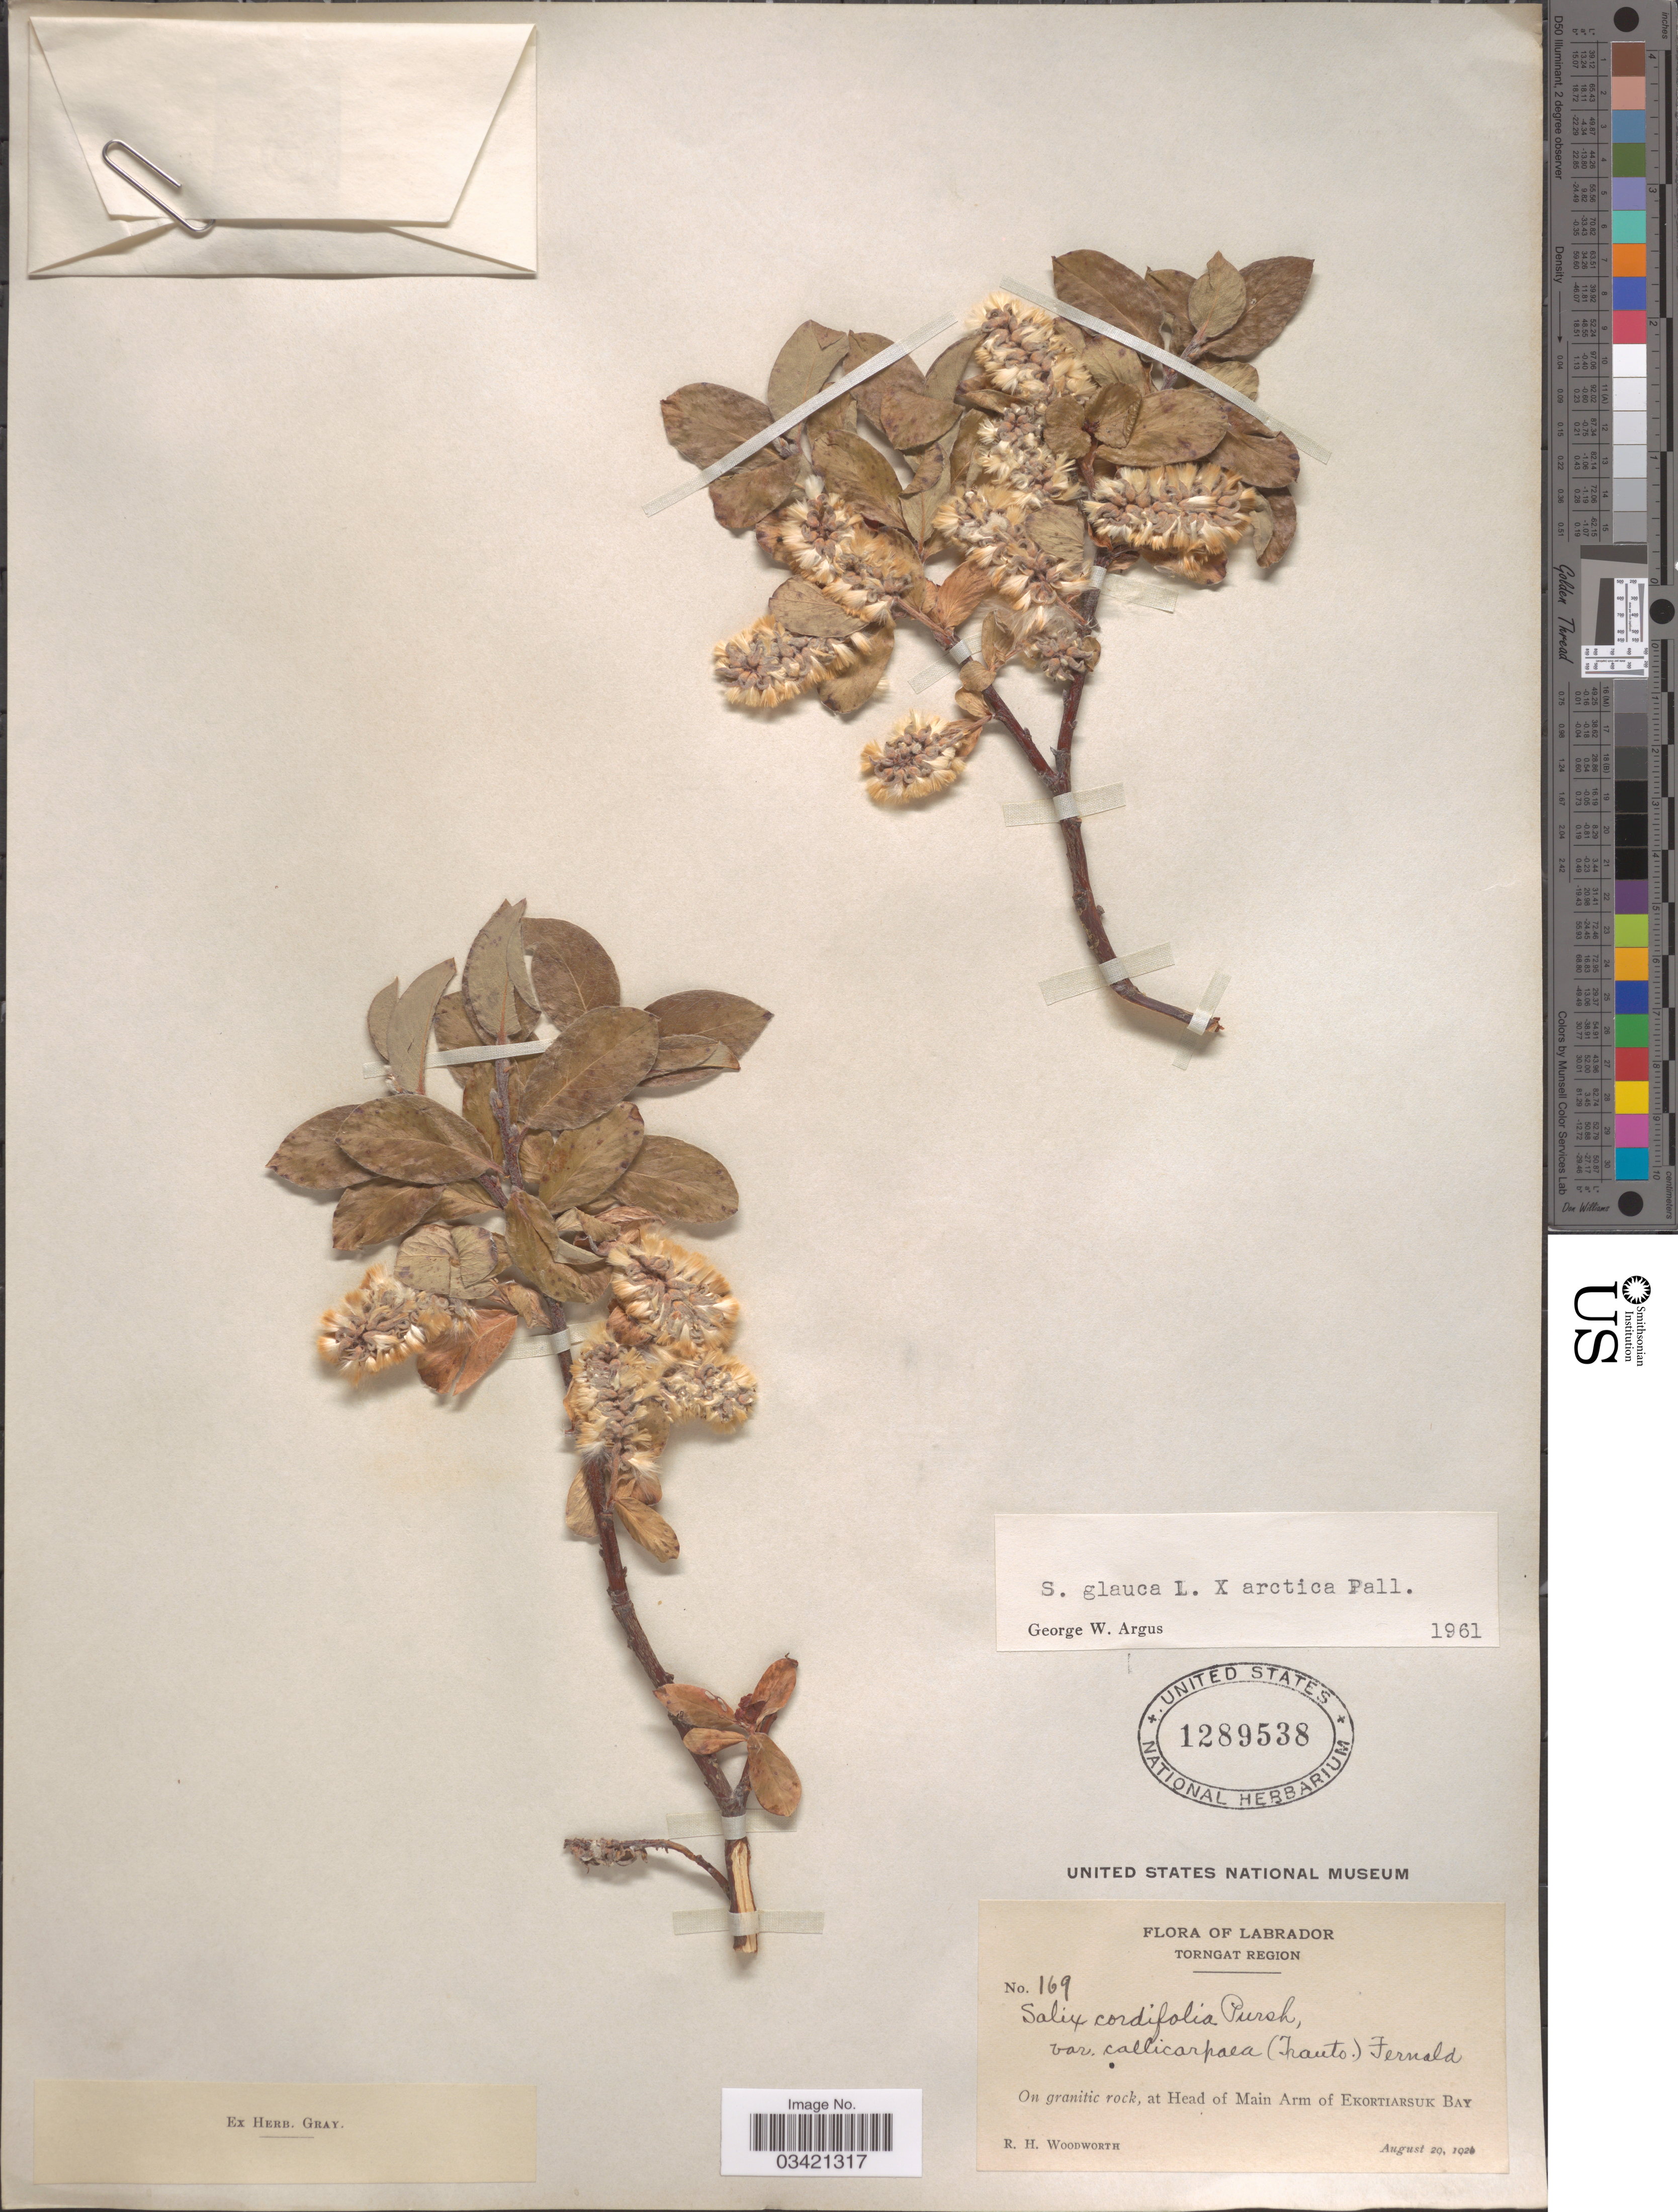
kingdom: Plantae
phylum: Tracheophyta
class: Magnoliopsida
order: Malpighiales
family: Salicaceae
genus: Salix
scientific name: Salix glauca x S. arctica Pall.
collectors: R. Woodworth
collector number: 169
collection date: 1926-08-29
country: Canada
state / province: Newfoundland and Labrador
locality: Labrador. Torngat Region. On granitic rock, at Head of Main Arm of Ekortiarsuk Bay.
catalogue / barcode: US 1289538